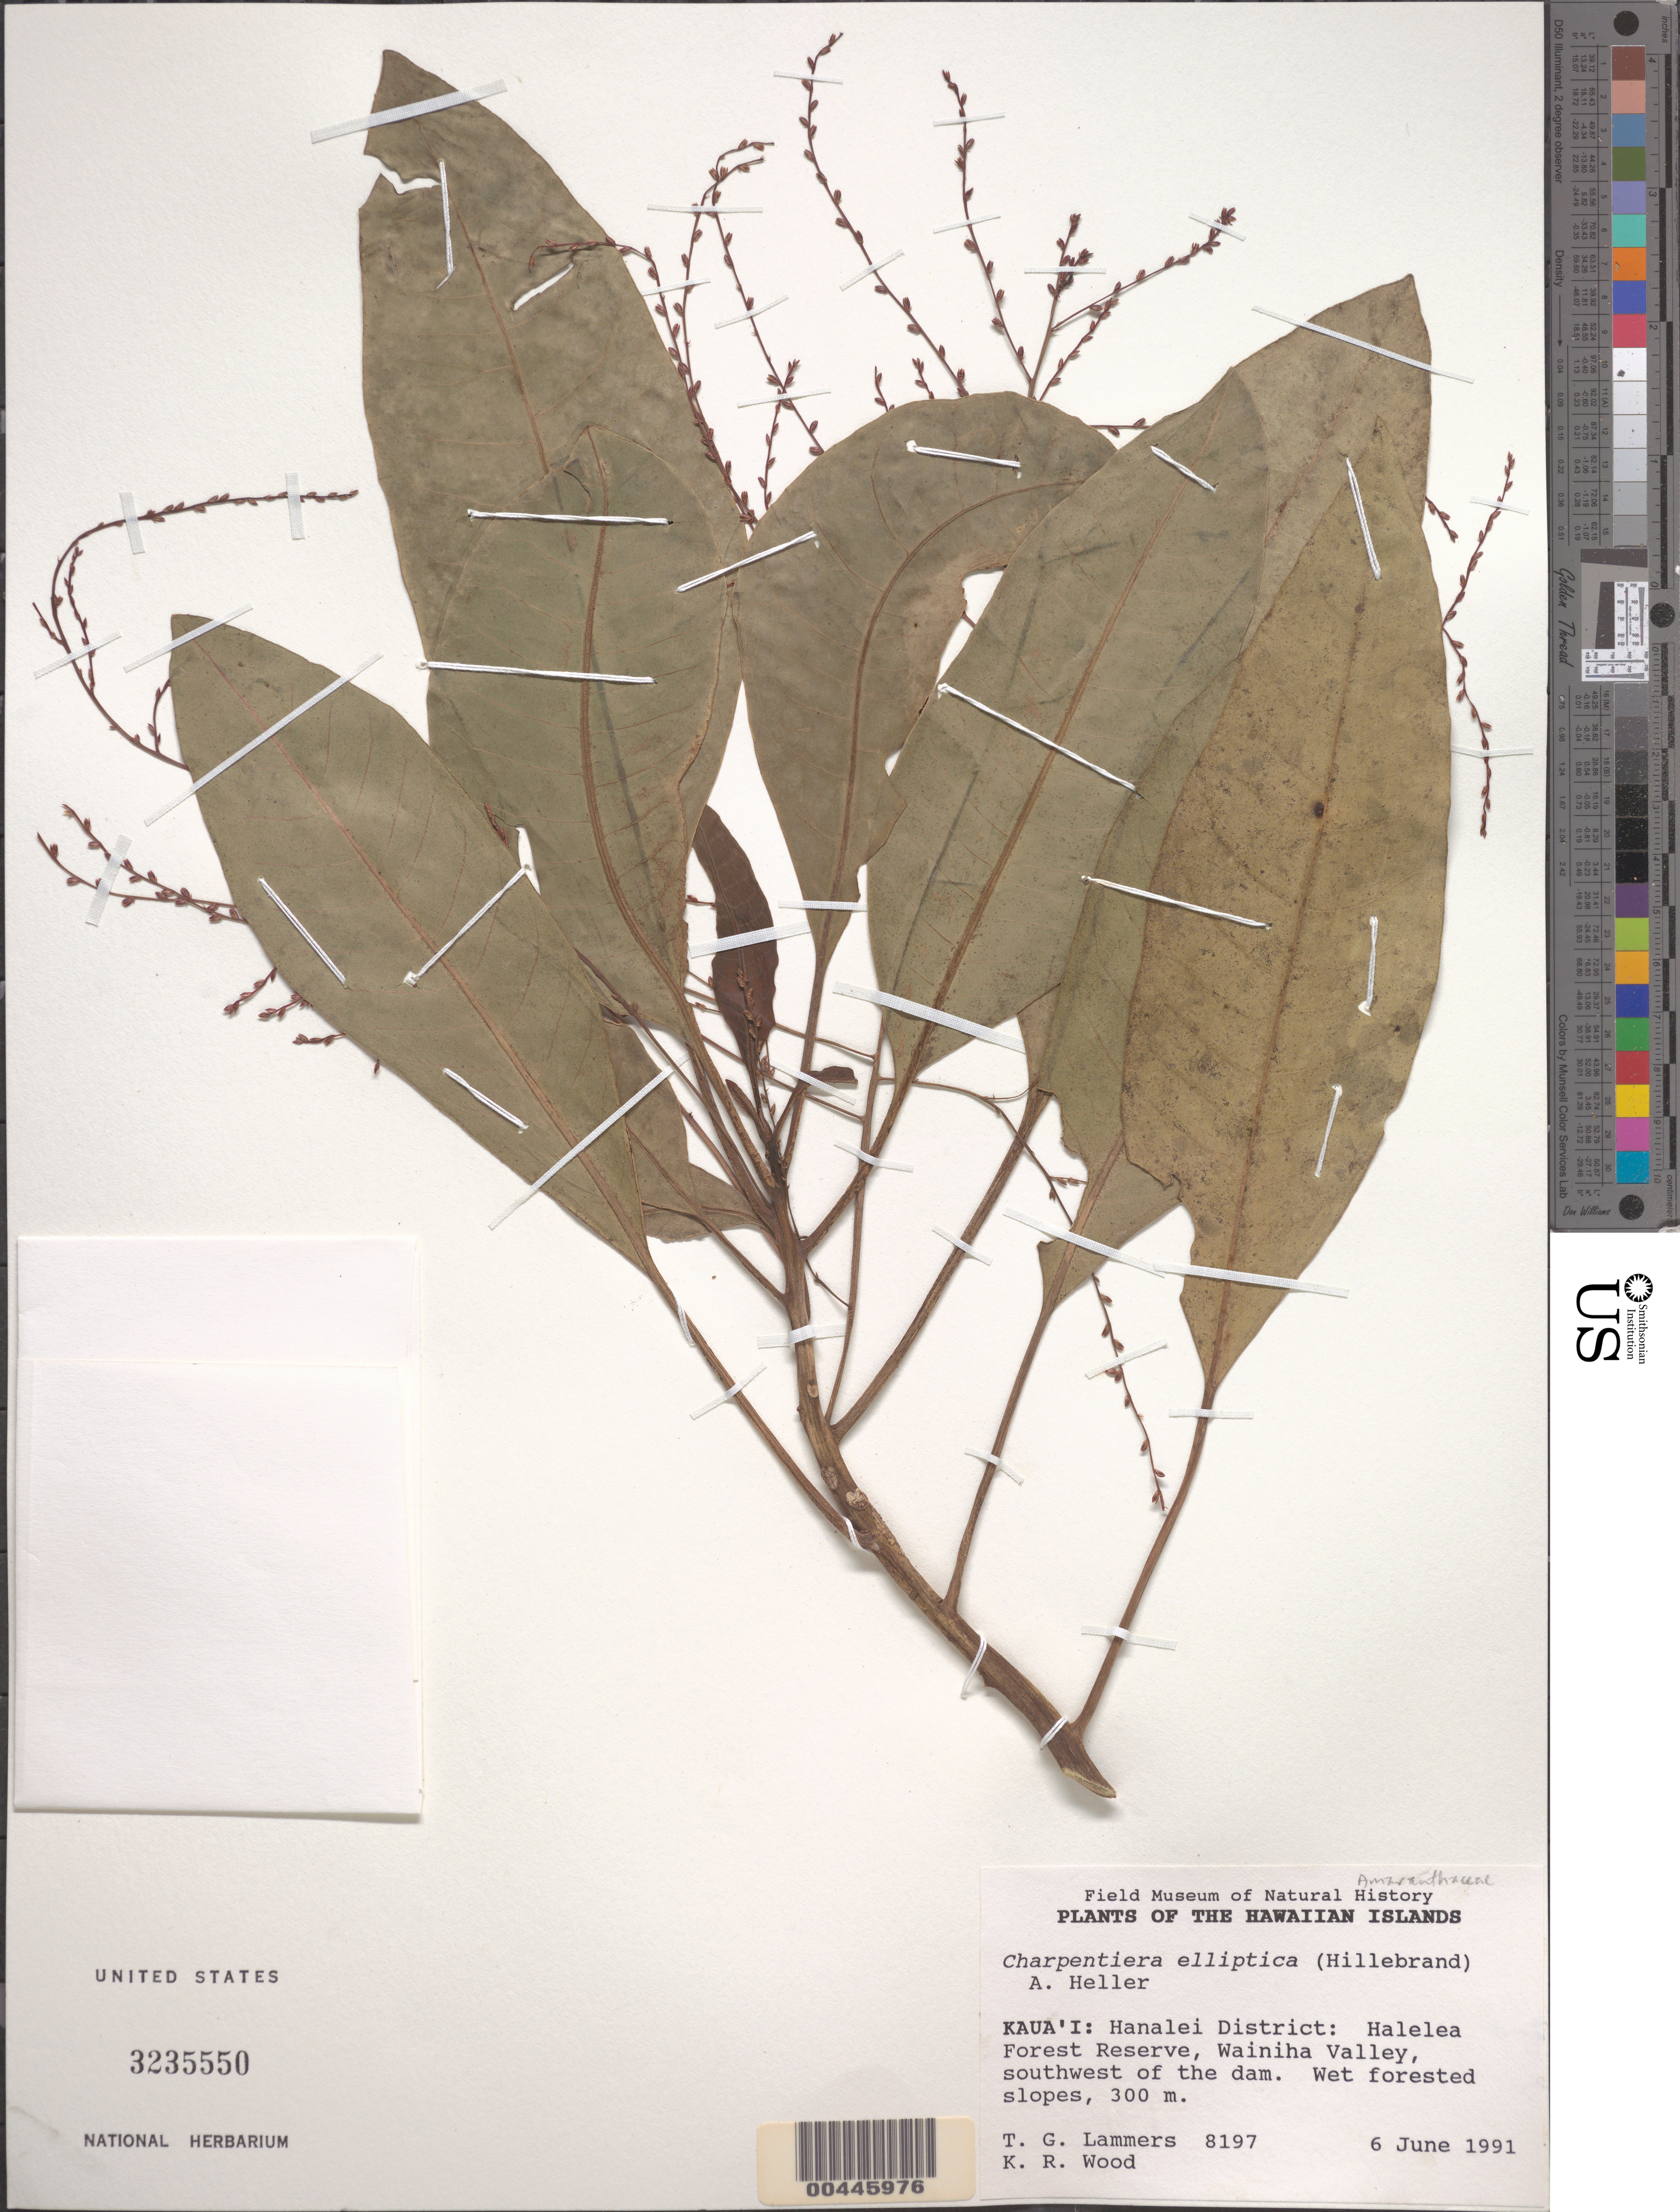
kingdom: Plantae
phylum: Tracheophyta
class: Magnoliopsida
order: Caryophyllales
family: Amaranthaceae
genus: Charpentiera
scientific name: Charpentiera elliptica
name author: (Hillebr.) A. Heller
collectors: T. G. Lammers & K. R. Wood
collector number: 8197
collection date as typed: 6 Jun 1991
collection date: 1991-06-06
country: United States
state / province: Hawaii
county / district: Kauai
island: Kaua'i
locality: Hanalei Dist., Halelea For Res, Wainiha Valley, SW of the dam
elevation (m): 300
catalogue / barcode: US 3235550